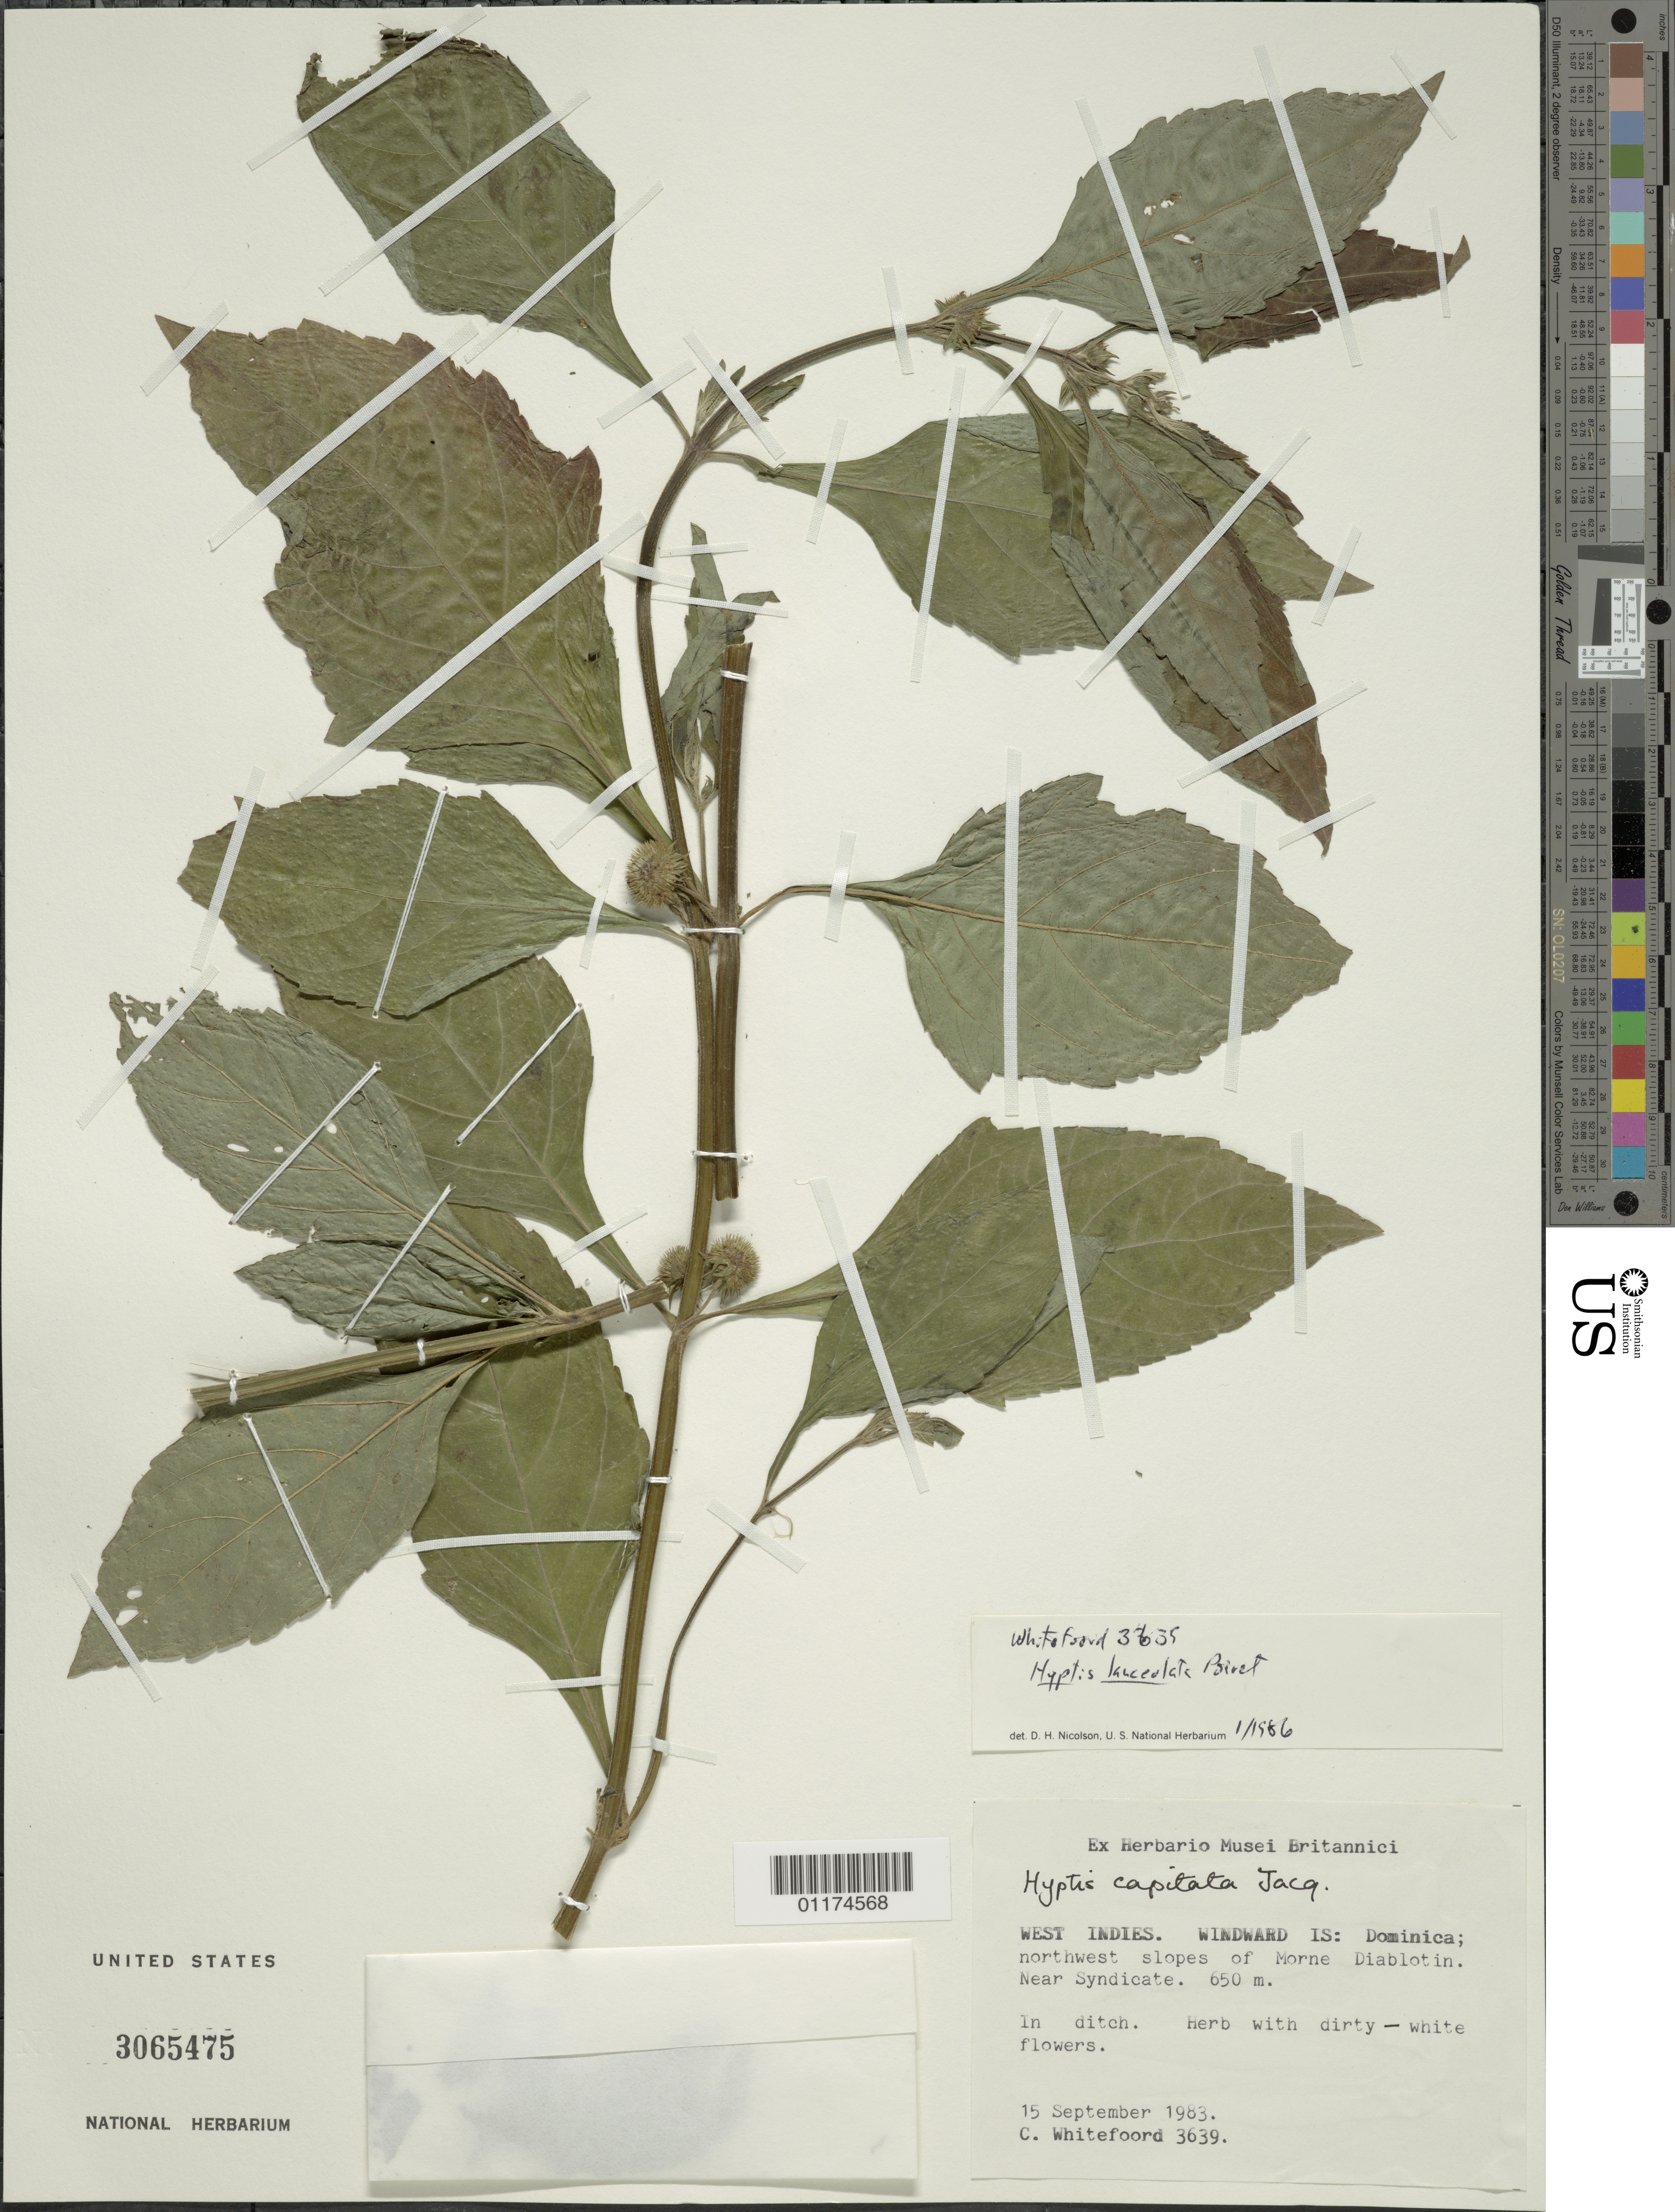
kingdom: Plantae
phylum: Tracheophyta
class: Magnoliopsida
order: Lamiales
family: Lamiaceae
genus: Hyptis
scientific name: Hyptis lanceolata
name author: Poir.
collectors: C. Whitefoord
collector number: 3639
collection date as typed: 15 Sep 1983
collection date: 1983-09-15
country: Dominica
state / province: St. Andrew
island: Dominica I.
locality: Northwest slopes of Morne Diablotin. Near Syndicate.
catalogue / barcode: US 3065475